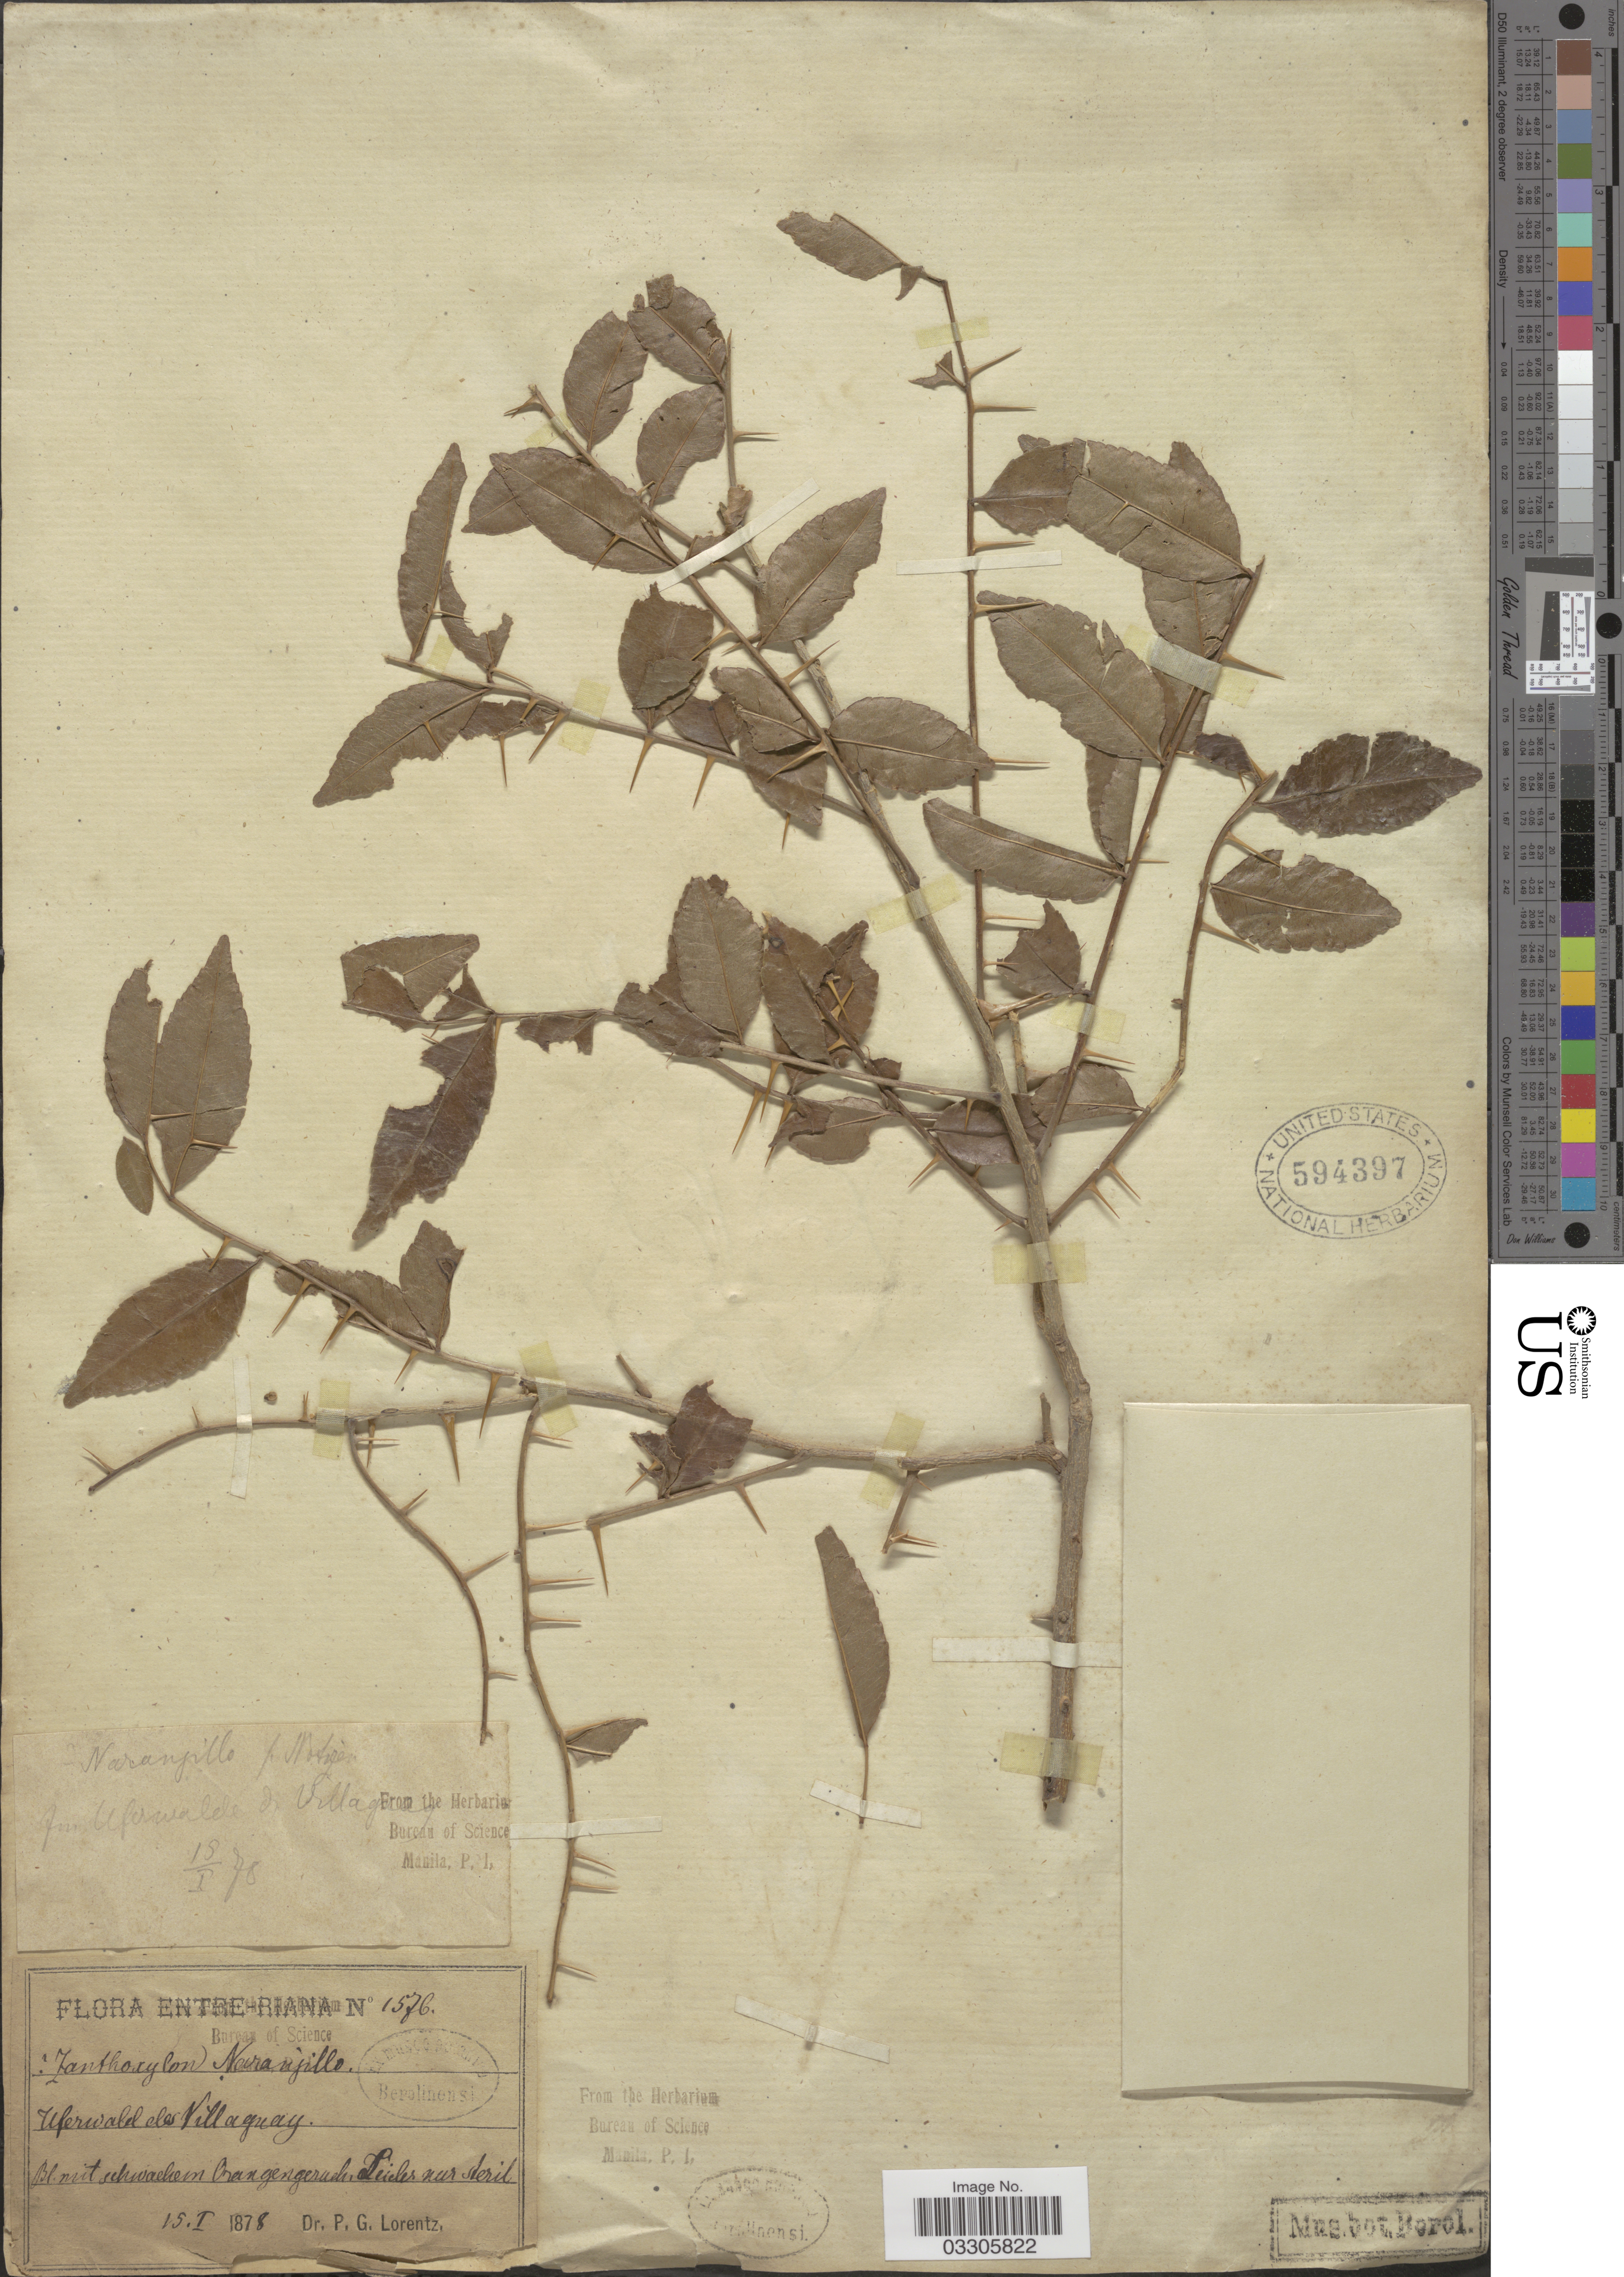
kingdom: Plantae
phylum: Tracheophyta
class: Magnoliopsida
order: Sapindales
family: Rutaceae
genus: Zanthoxylum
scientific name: Zanthoxylum naranjillo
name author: Griseb.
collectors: P. G. Lorentz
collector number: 1576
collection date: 1878-01-15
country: Uruguay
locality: Entre-Riana, Uferwald des Villaguay.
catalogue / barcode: US 594397